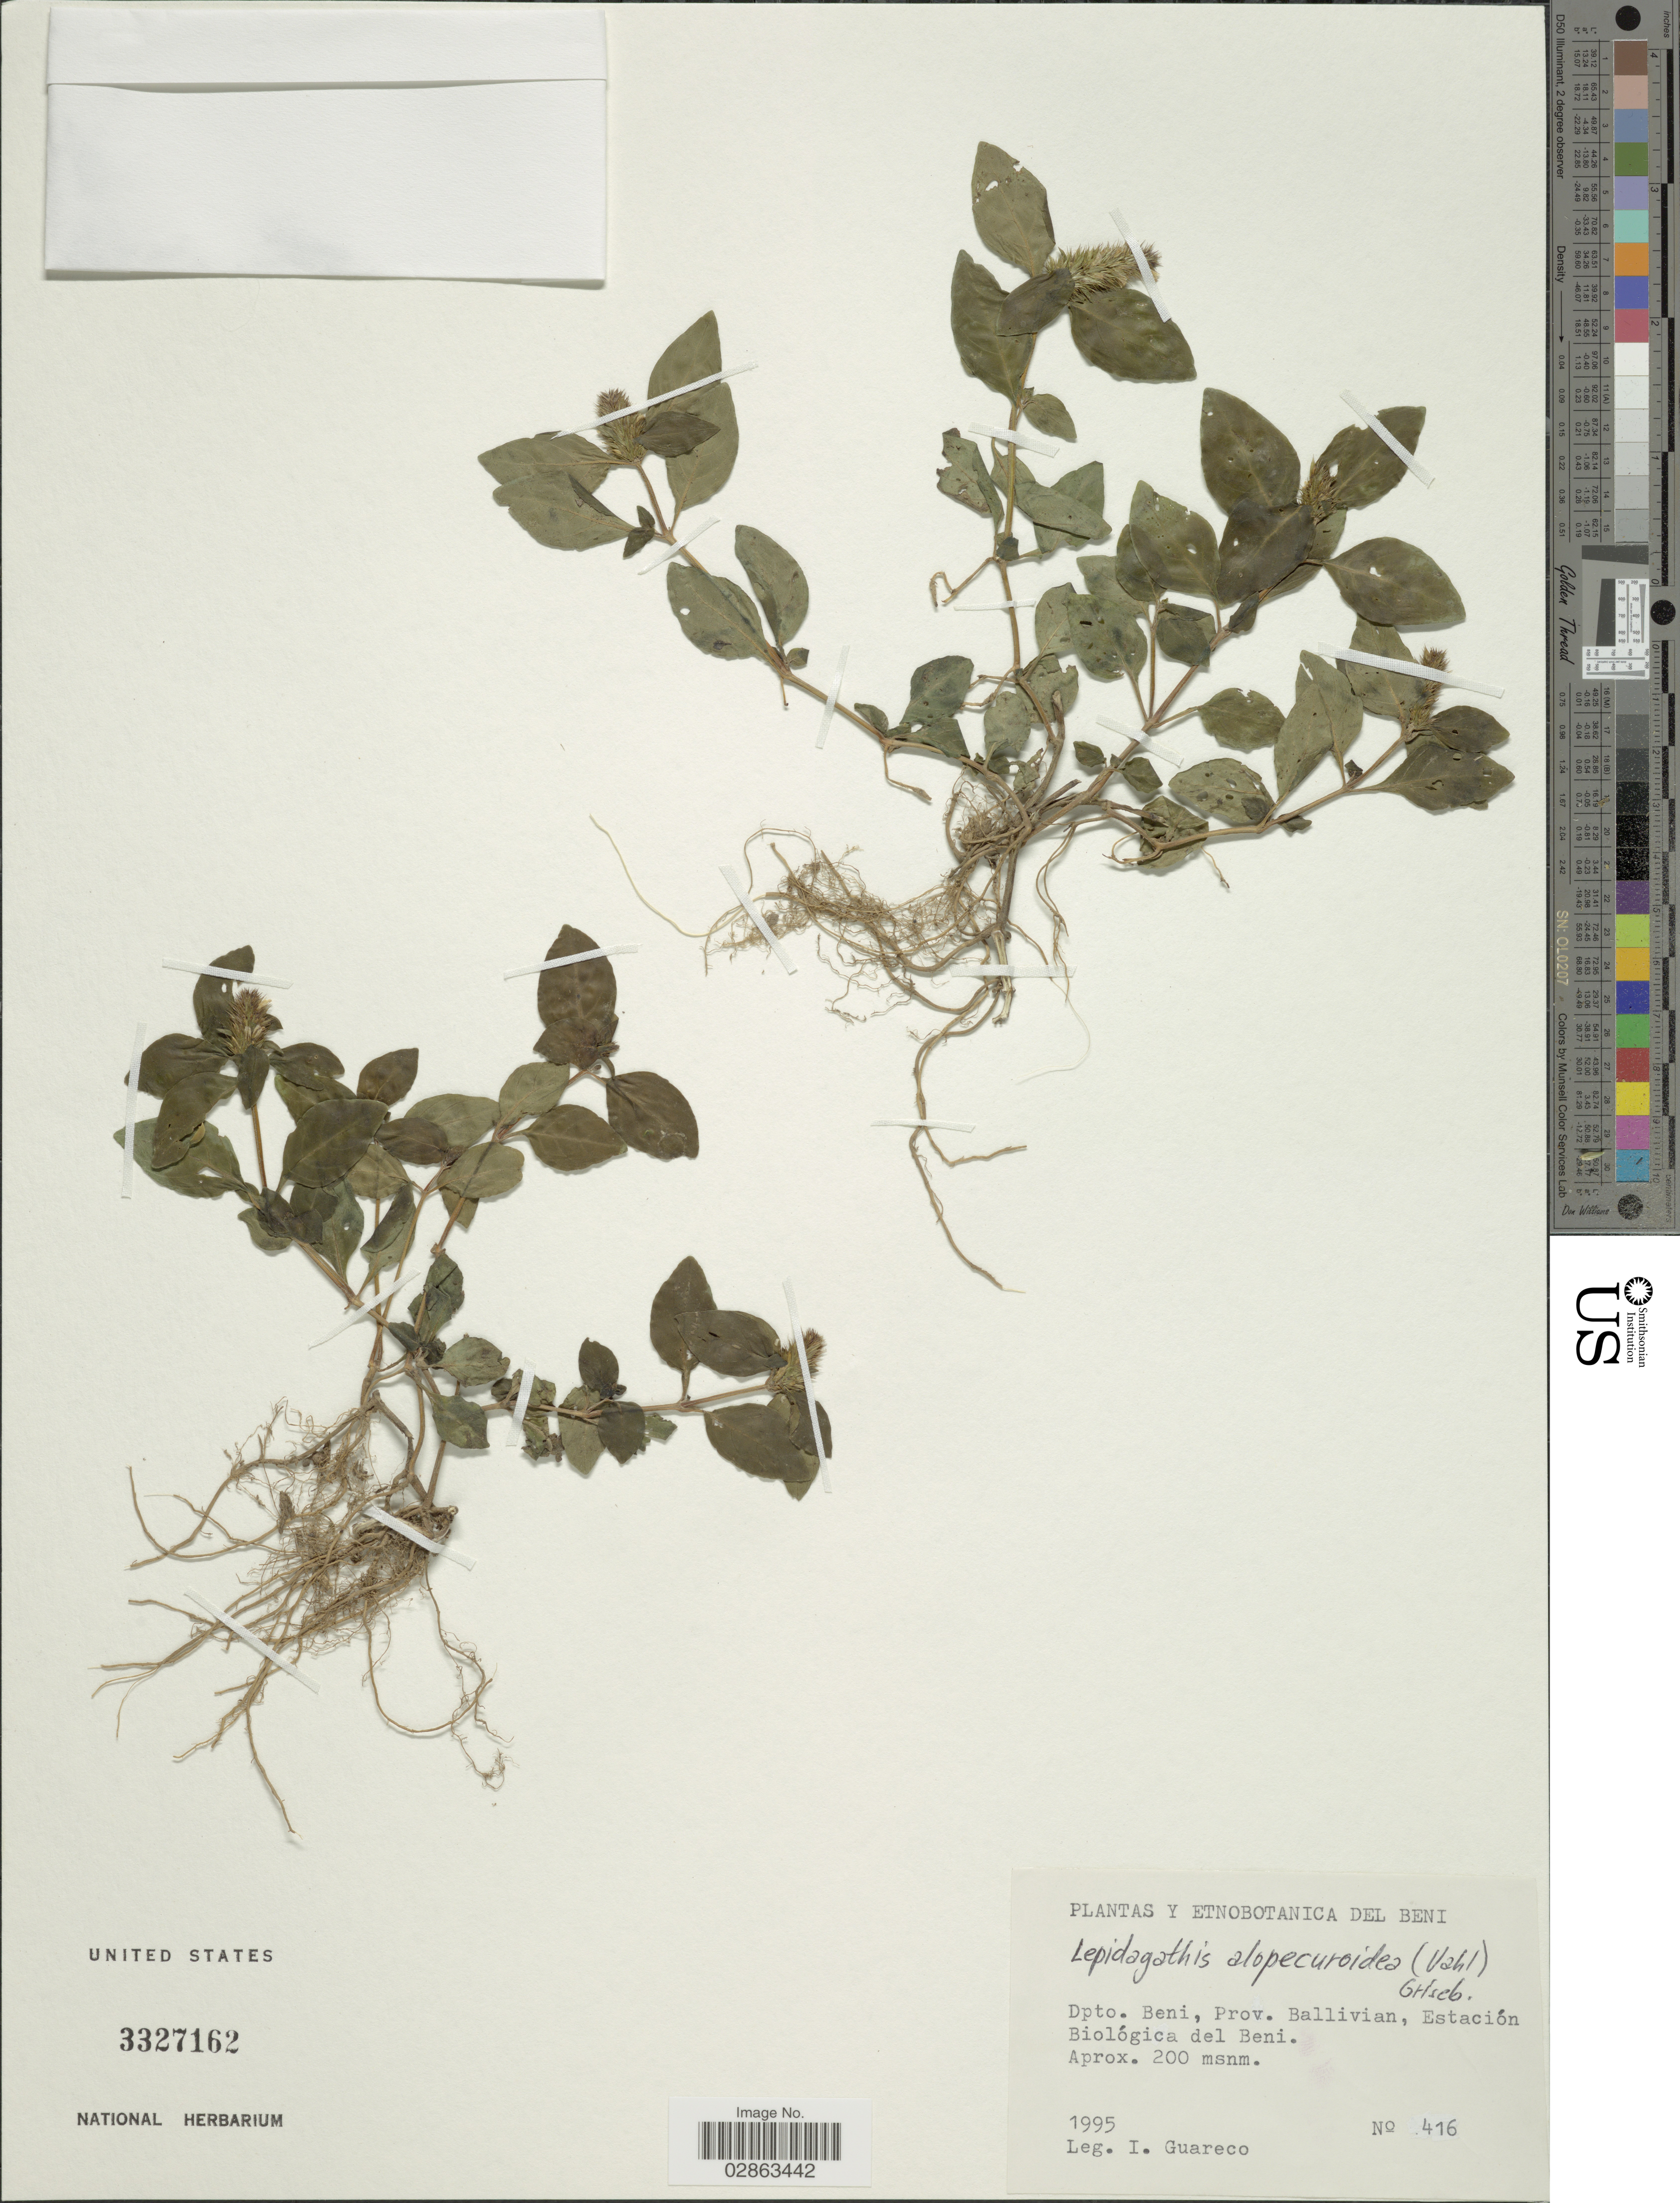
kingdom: Plantae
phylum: Tracheophyta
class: Magnoliopsida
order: Lamiales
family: Acanthaceae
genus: Teliostachya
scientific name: Teliostachya alopecuroidea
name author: (Vahl) Nees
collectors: I. Guareco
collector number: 416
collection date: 1995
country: Bolivia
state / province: Beni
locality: Dpto. Beni, Prov. Ballivian, Estación Biológica del Beni.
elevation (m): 200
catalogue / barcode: US 3327162